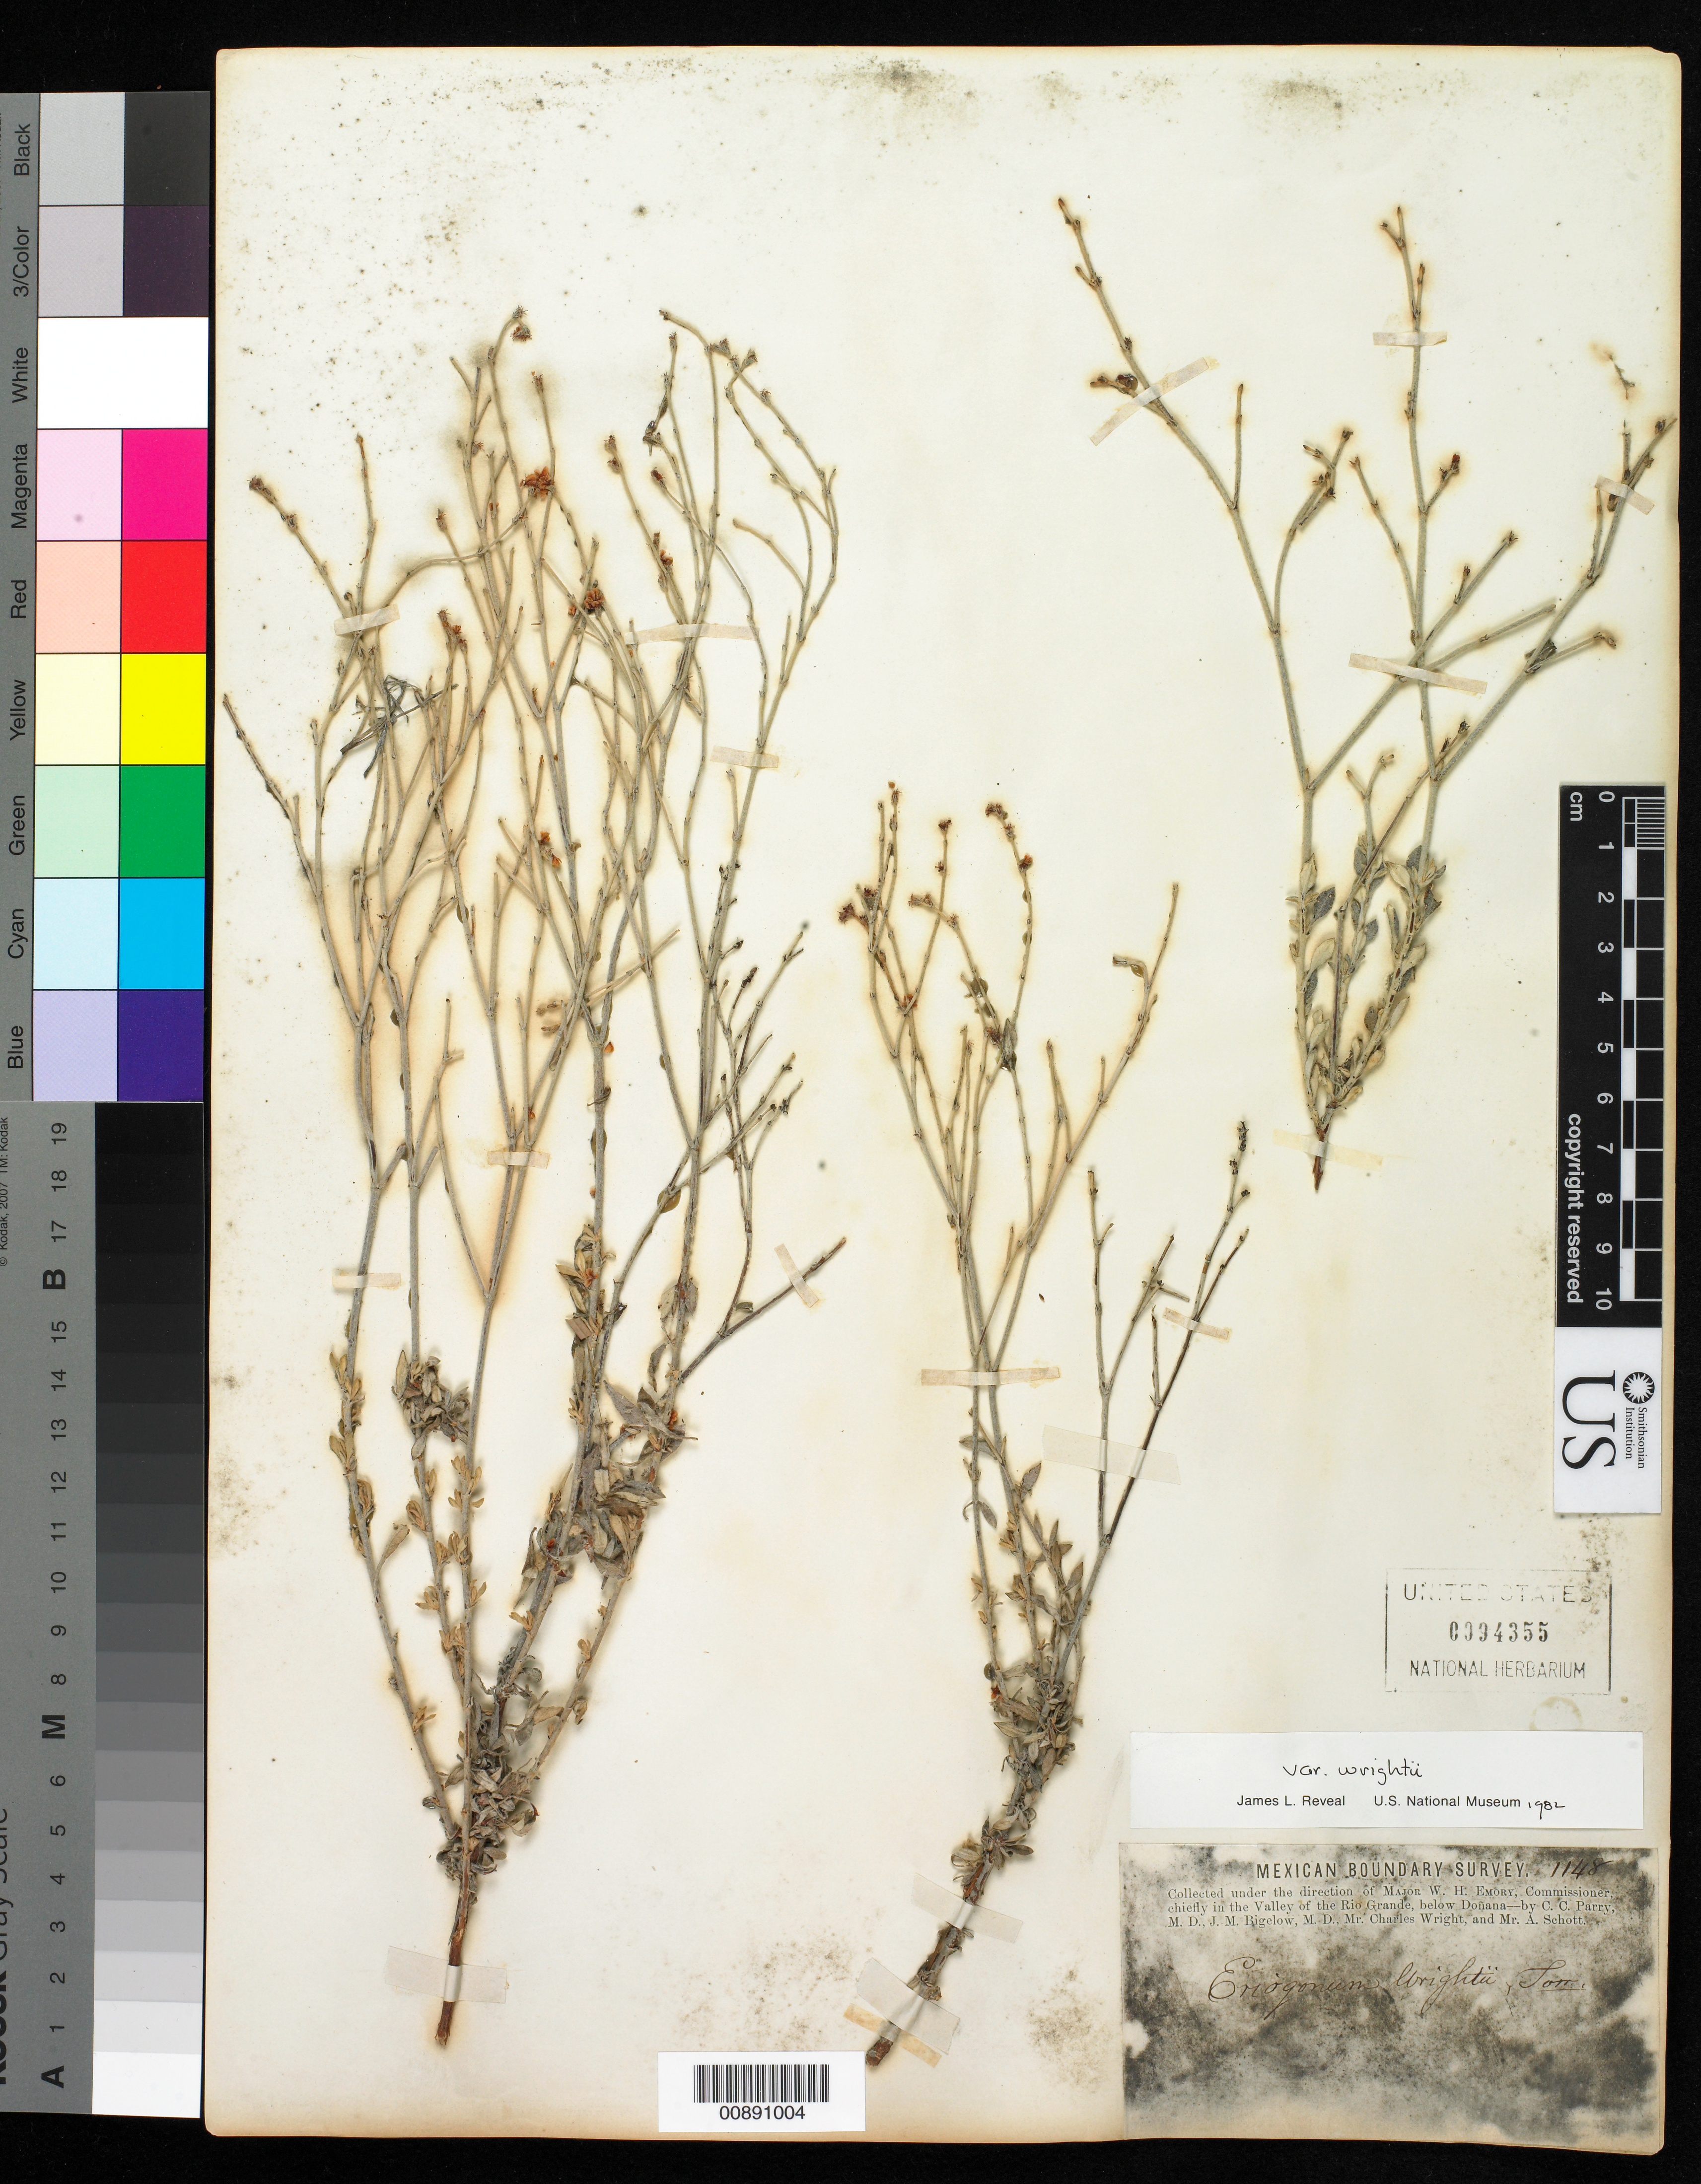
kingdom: Plantae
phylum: Tracheophyta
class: Magnoliopsida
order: Caryophyllales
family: Polygonaceae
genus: Eriogonum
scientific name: Eriogonum wrightii var. wrightii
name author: Torr. ex Benth.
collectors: C. C. Parry, J. M. Bigelow, C. Wright & A. C. V. Schott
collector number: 1148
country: United States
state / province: New Mexico / Texas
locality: Valley of the Rio Grande, below Doñana.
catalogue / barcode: US 94355